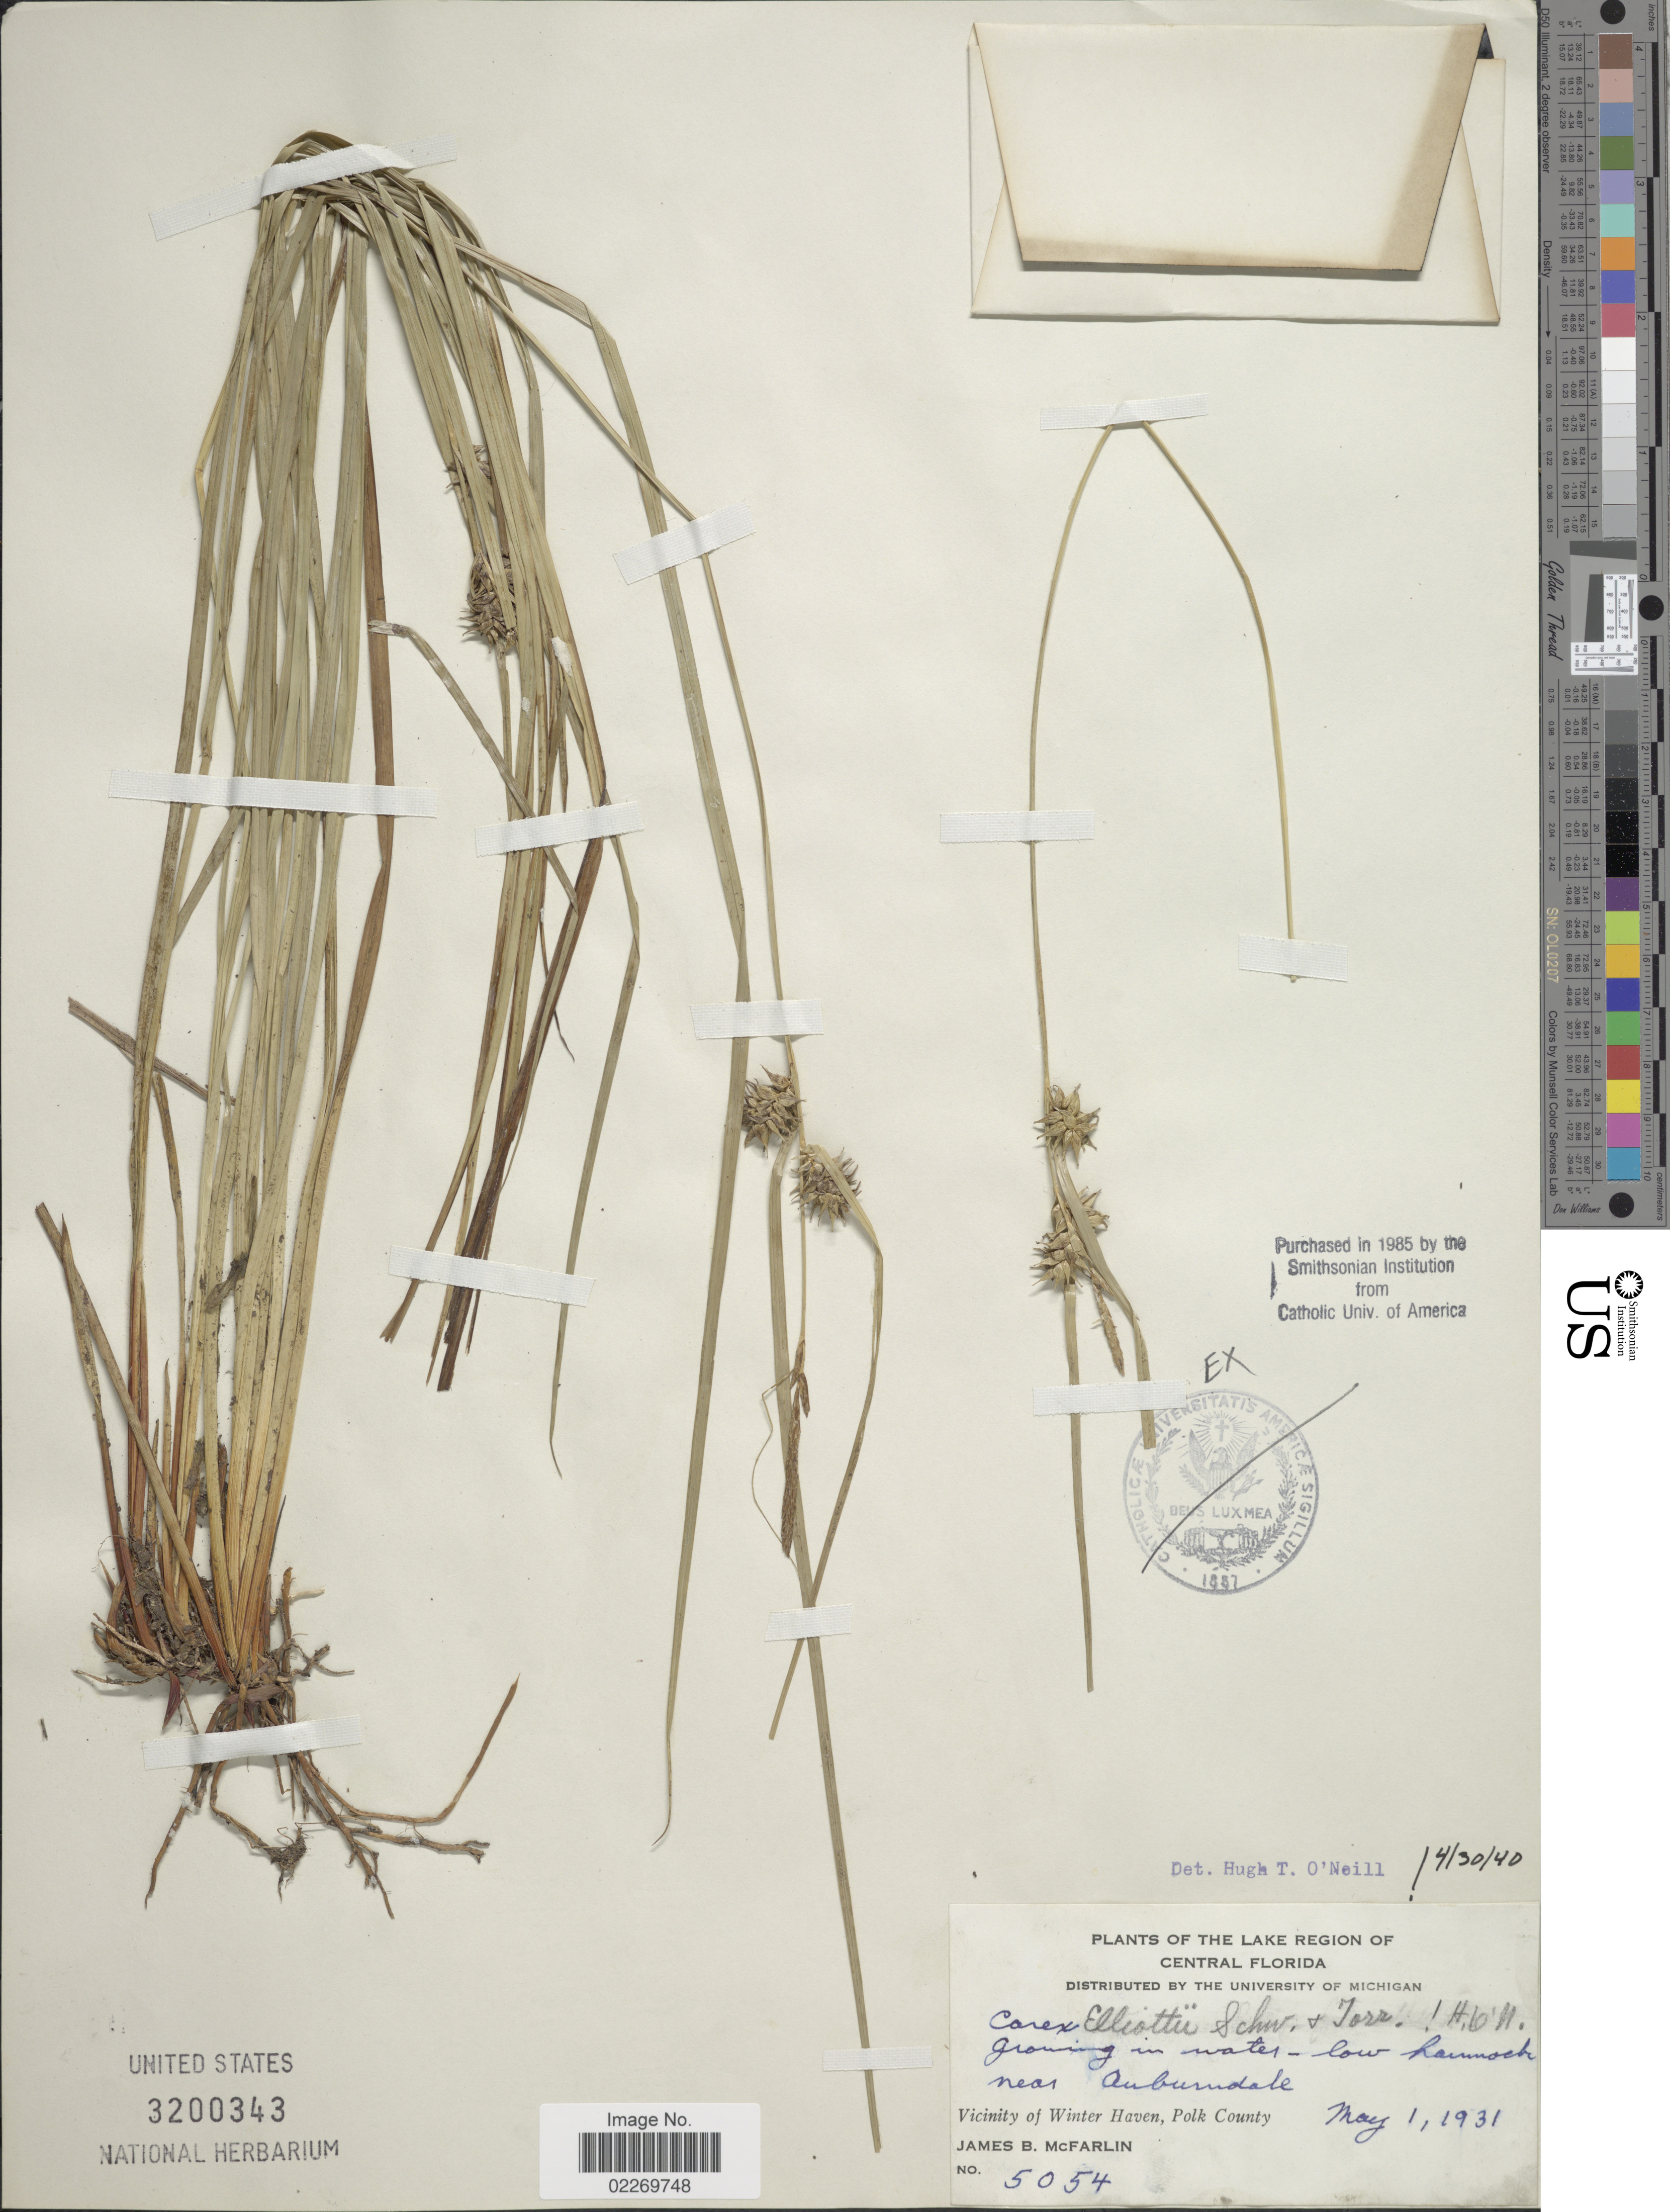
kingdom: Plantae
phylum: Tracheophyta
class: Liliopsida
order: Poales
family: Cyperaceae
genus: Carex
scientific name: Carex elliottii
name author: Schwein. & Torr.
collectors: J. McFarlin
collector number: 5054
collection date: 1931-05-01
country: United States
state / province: Florida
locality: Lake Region of Central Florida. Growing in water-low hammock near Auburndale. Vicinity of Winter Haven, Polk County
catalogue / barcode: US 3200343